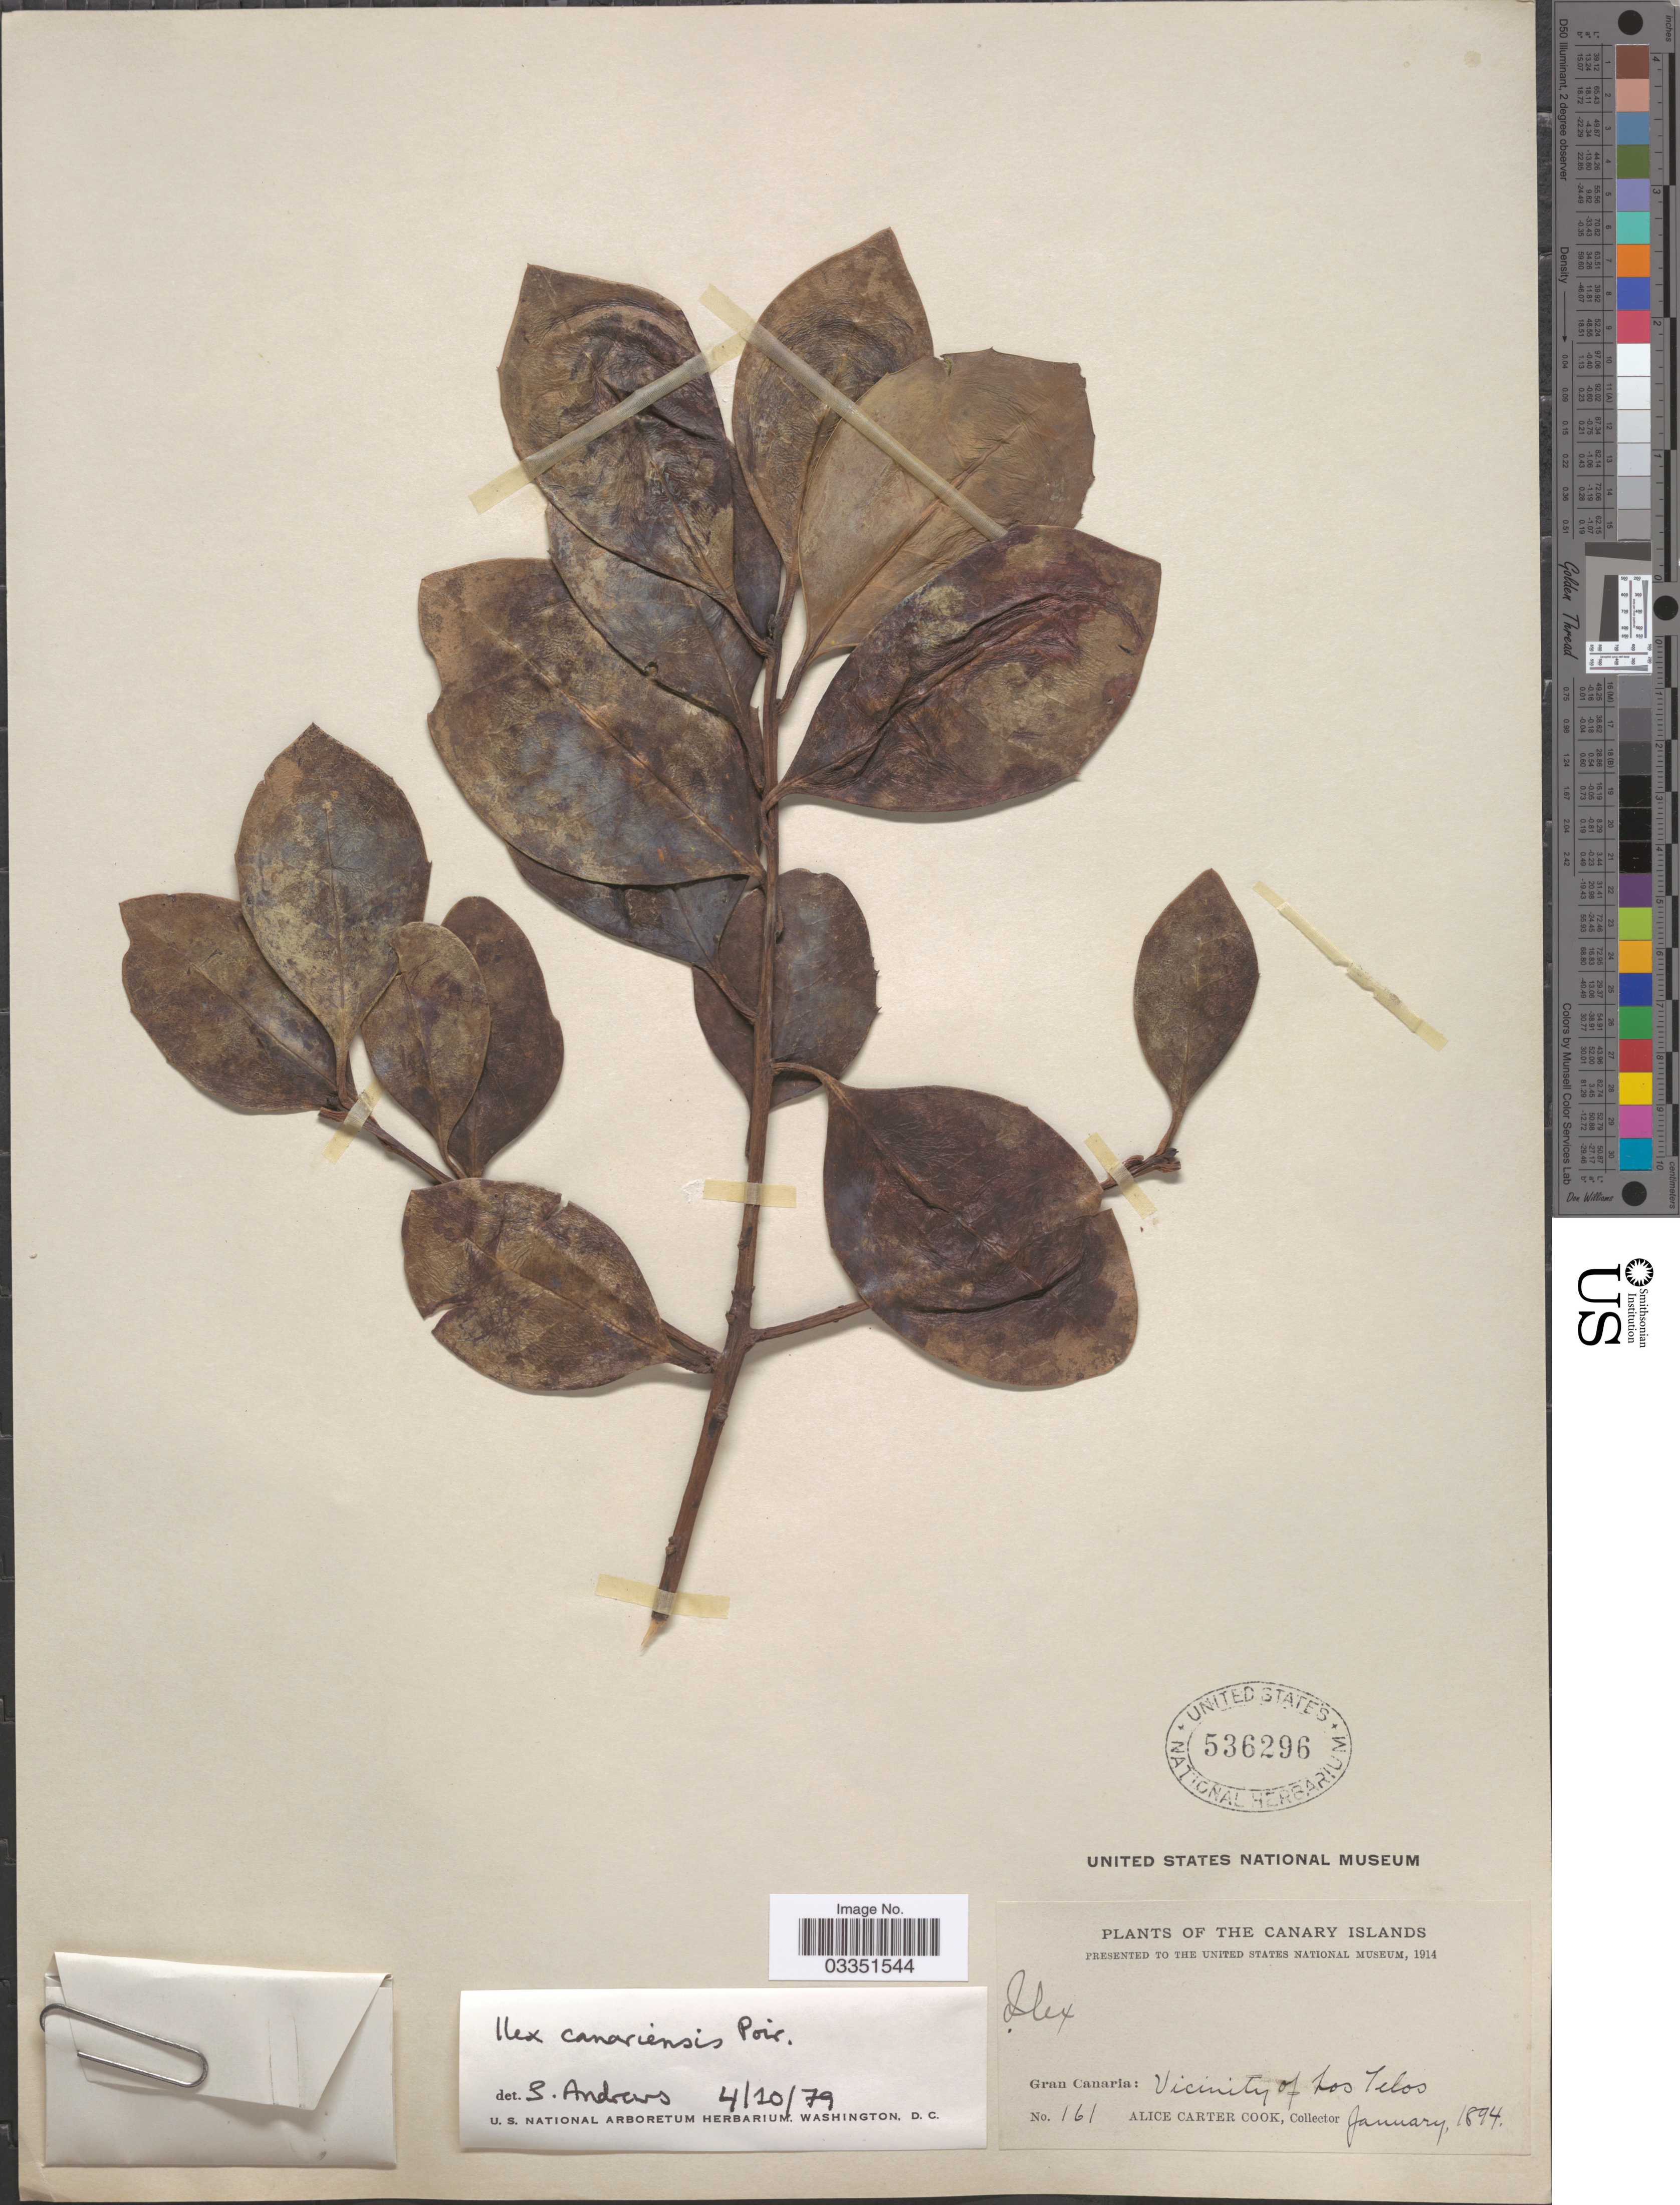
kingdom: Plantae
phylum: Tracheophyta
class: Magnoliopsida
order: Aquifoliales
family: Aquifoliaceae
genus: Ilex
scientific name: Ilex canariensis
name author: Poir.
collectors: Alice C. Cook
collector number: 161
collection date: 1894-01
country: Spain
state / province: Canarias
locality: The Canary Islands. Gran Canaria: Vicinity of Los Tilos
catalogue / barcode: US 536296